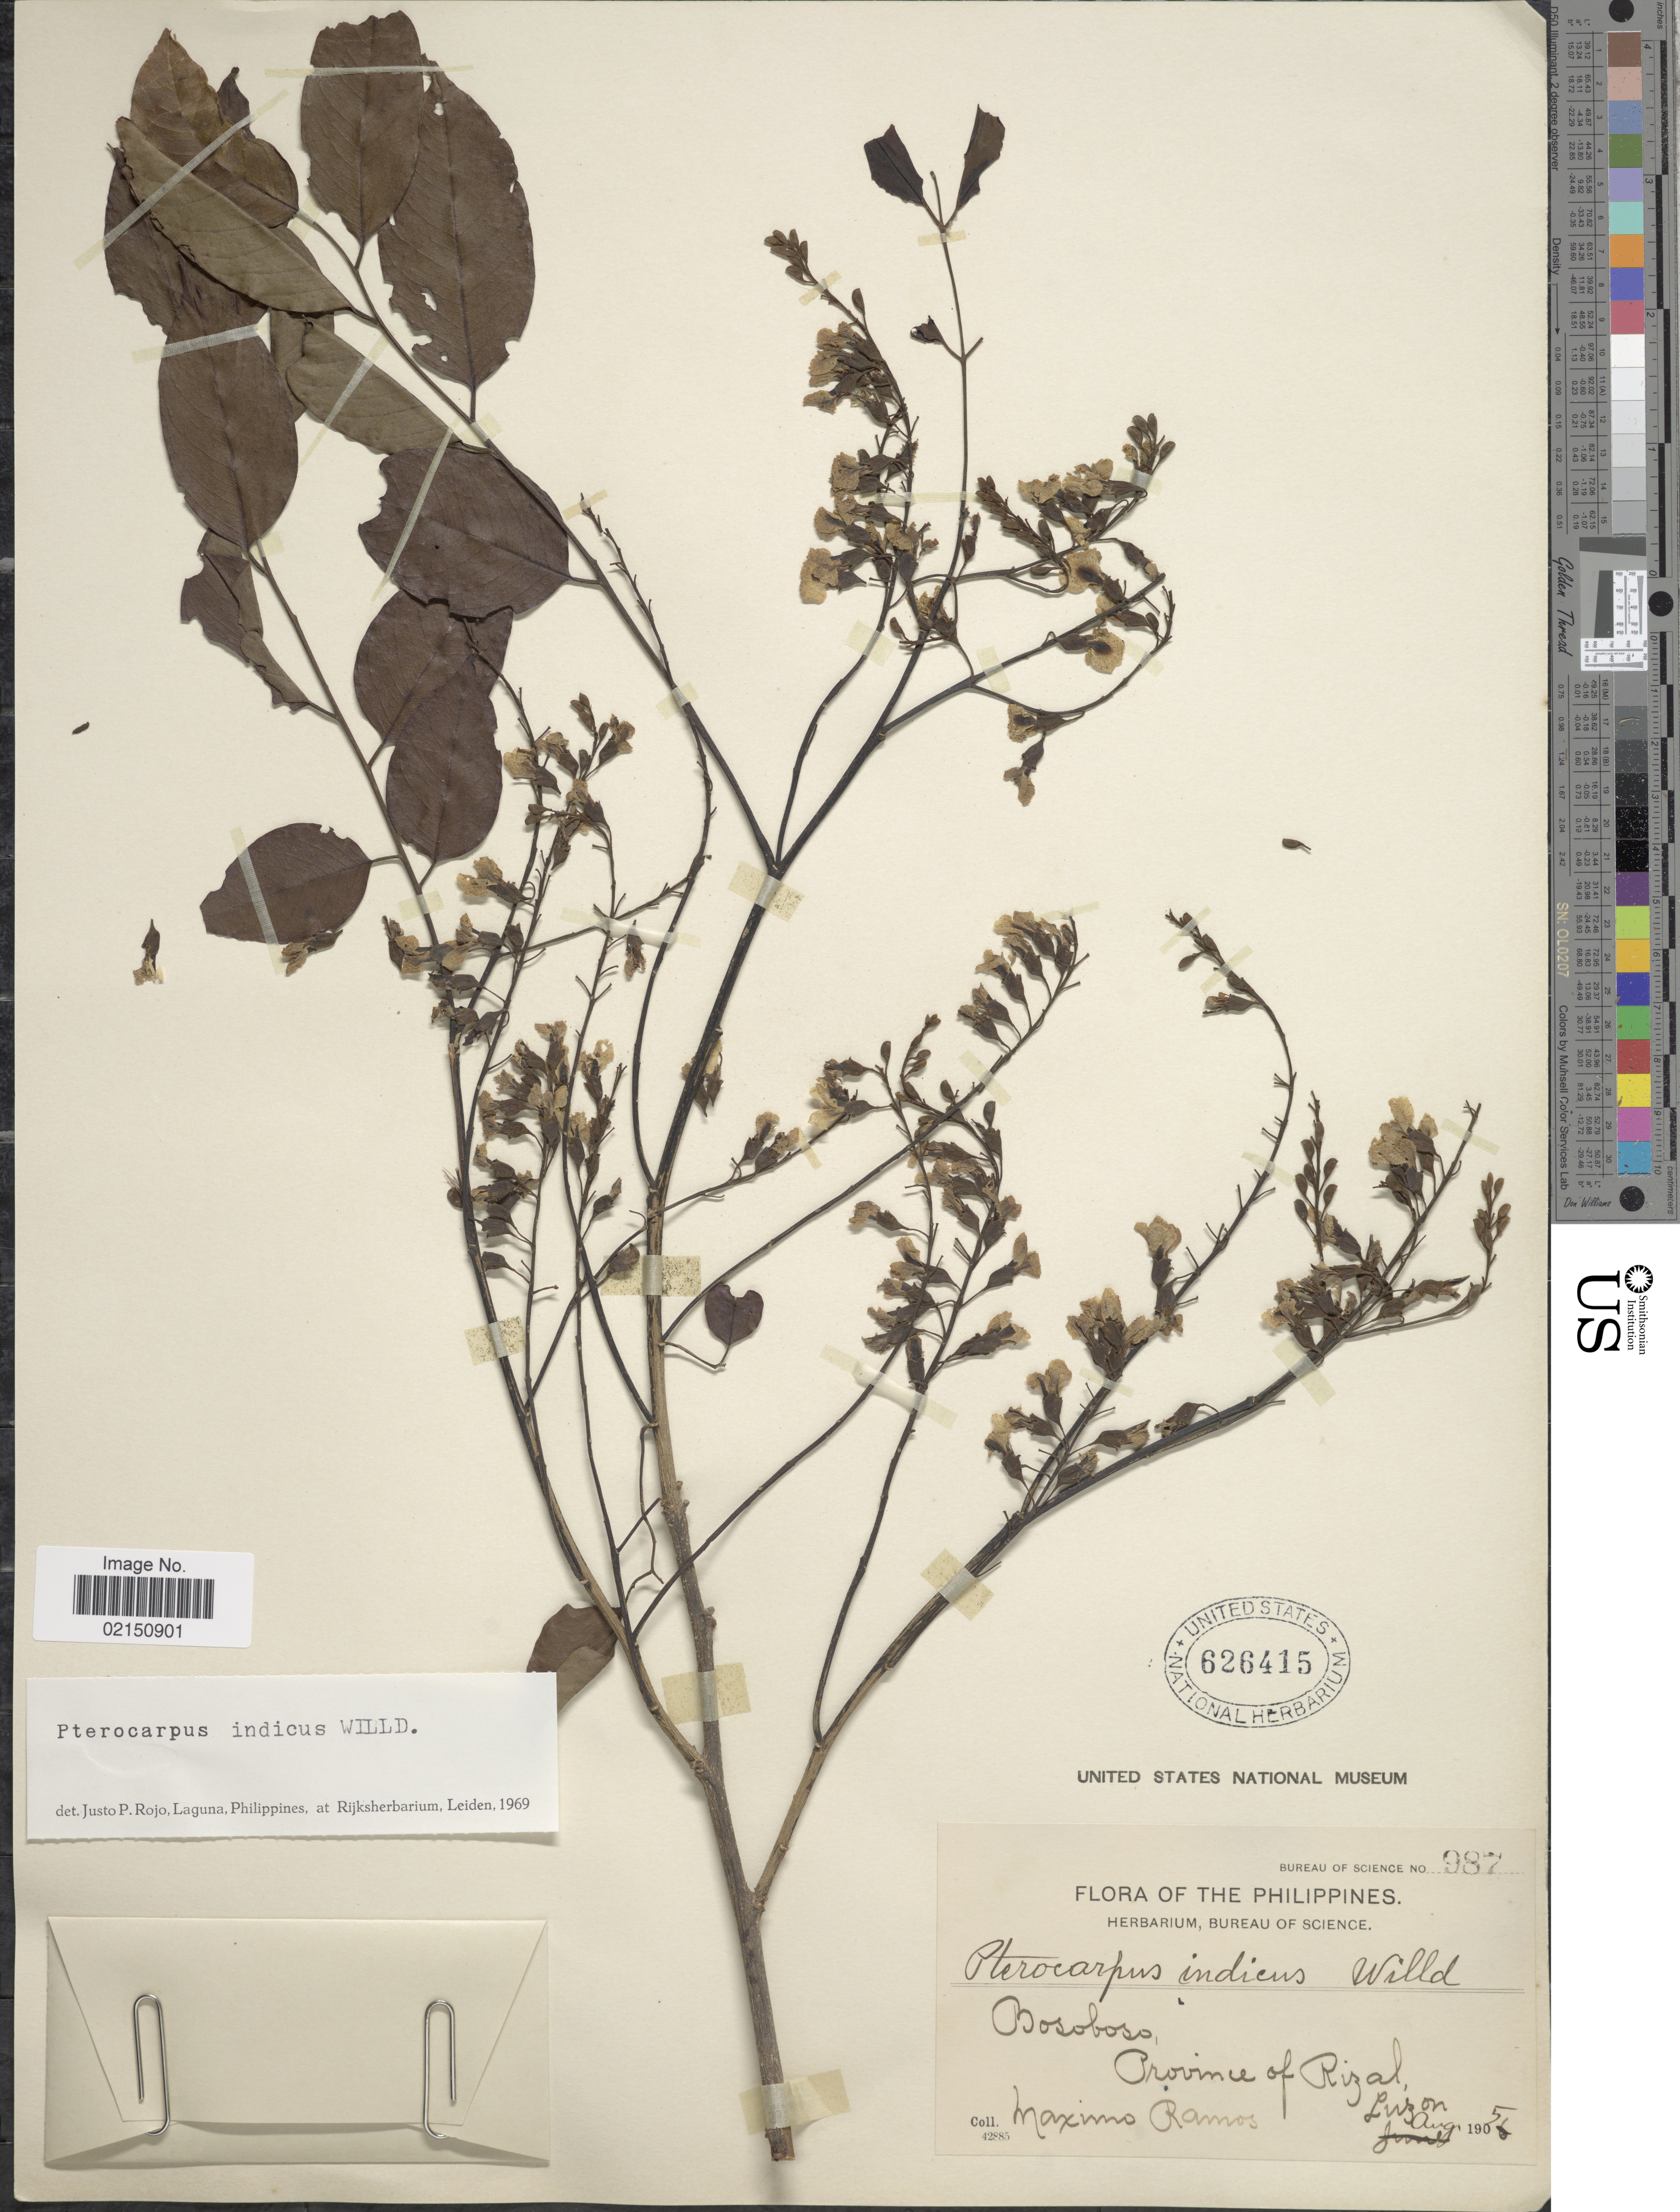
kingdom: Plantae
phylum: Tracheophyta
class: Magnoliopsida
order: Fabales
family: Fabaceae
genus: Pterocarpus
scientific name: Pterocarpus indicus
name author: Willd.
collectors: M. Ramos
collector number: Bureau of Science 987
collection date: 1905-08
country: Philippines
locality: Bosoboso, Province of Rizal, Luzon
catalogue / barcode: US 626415